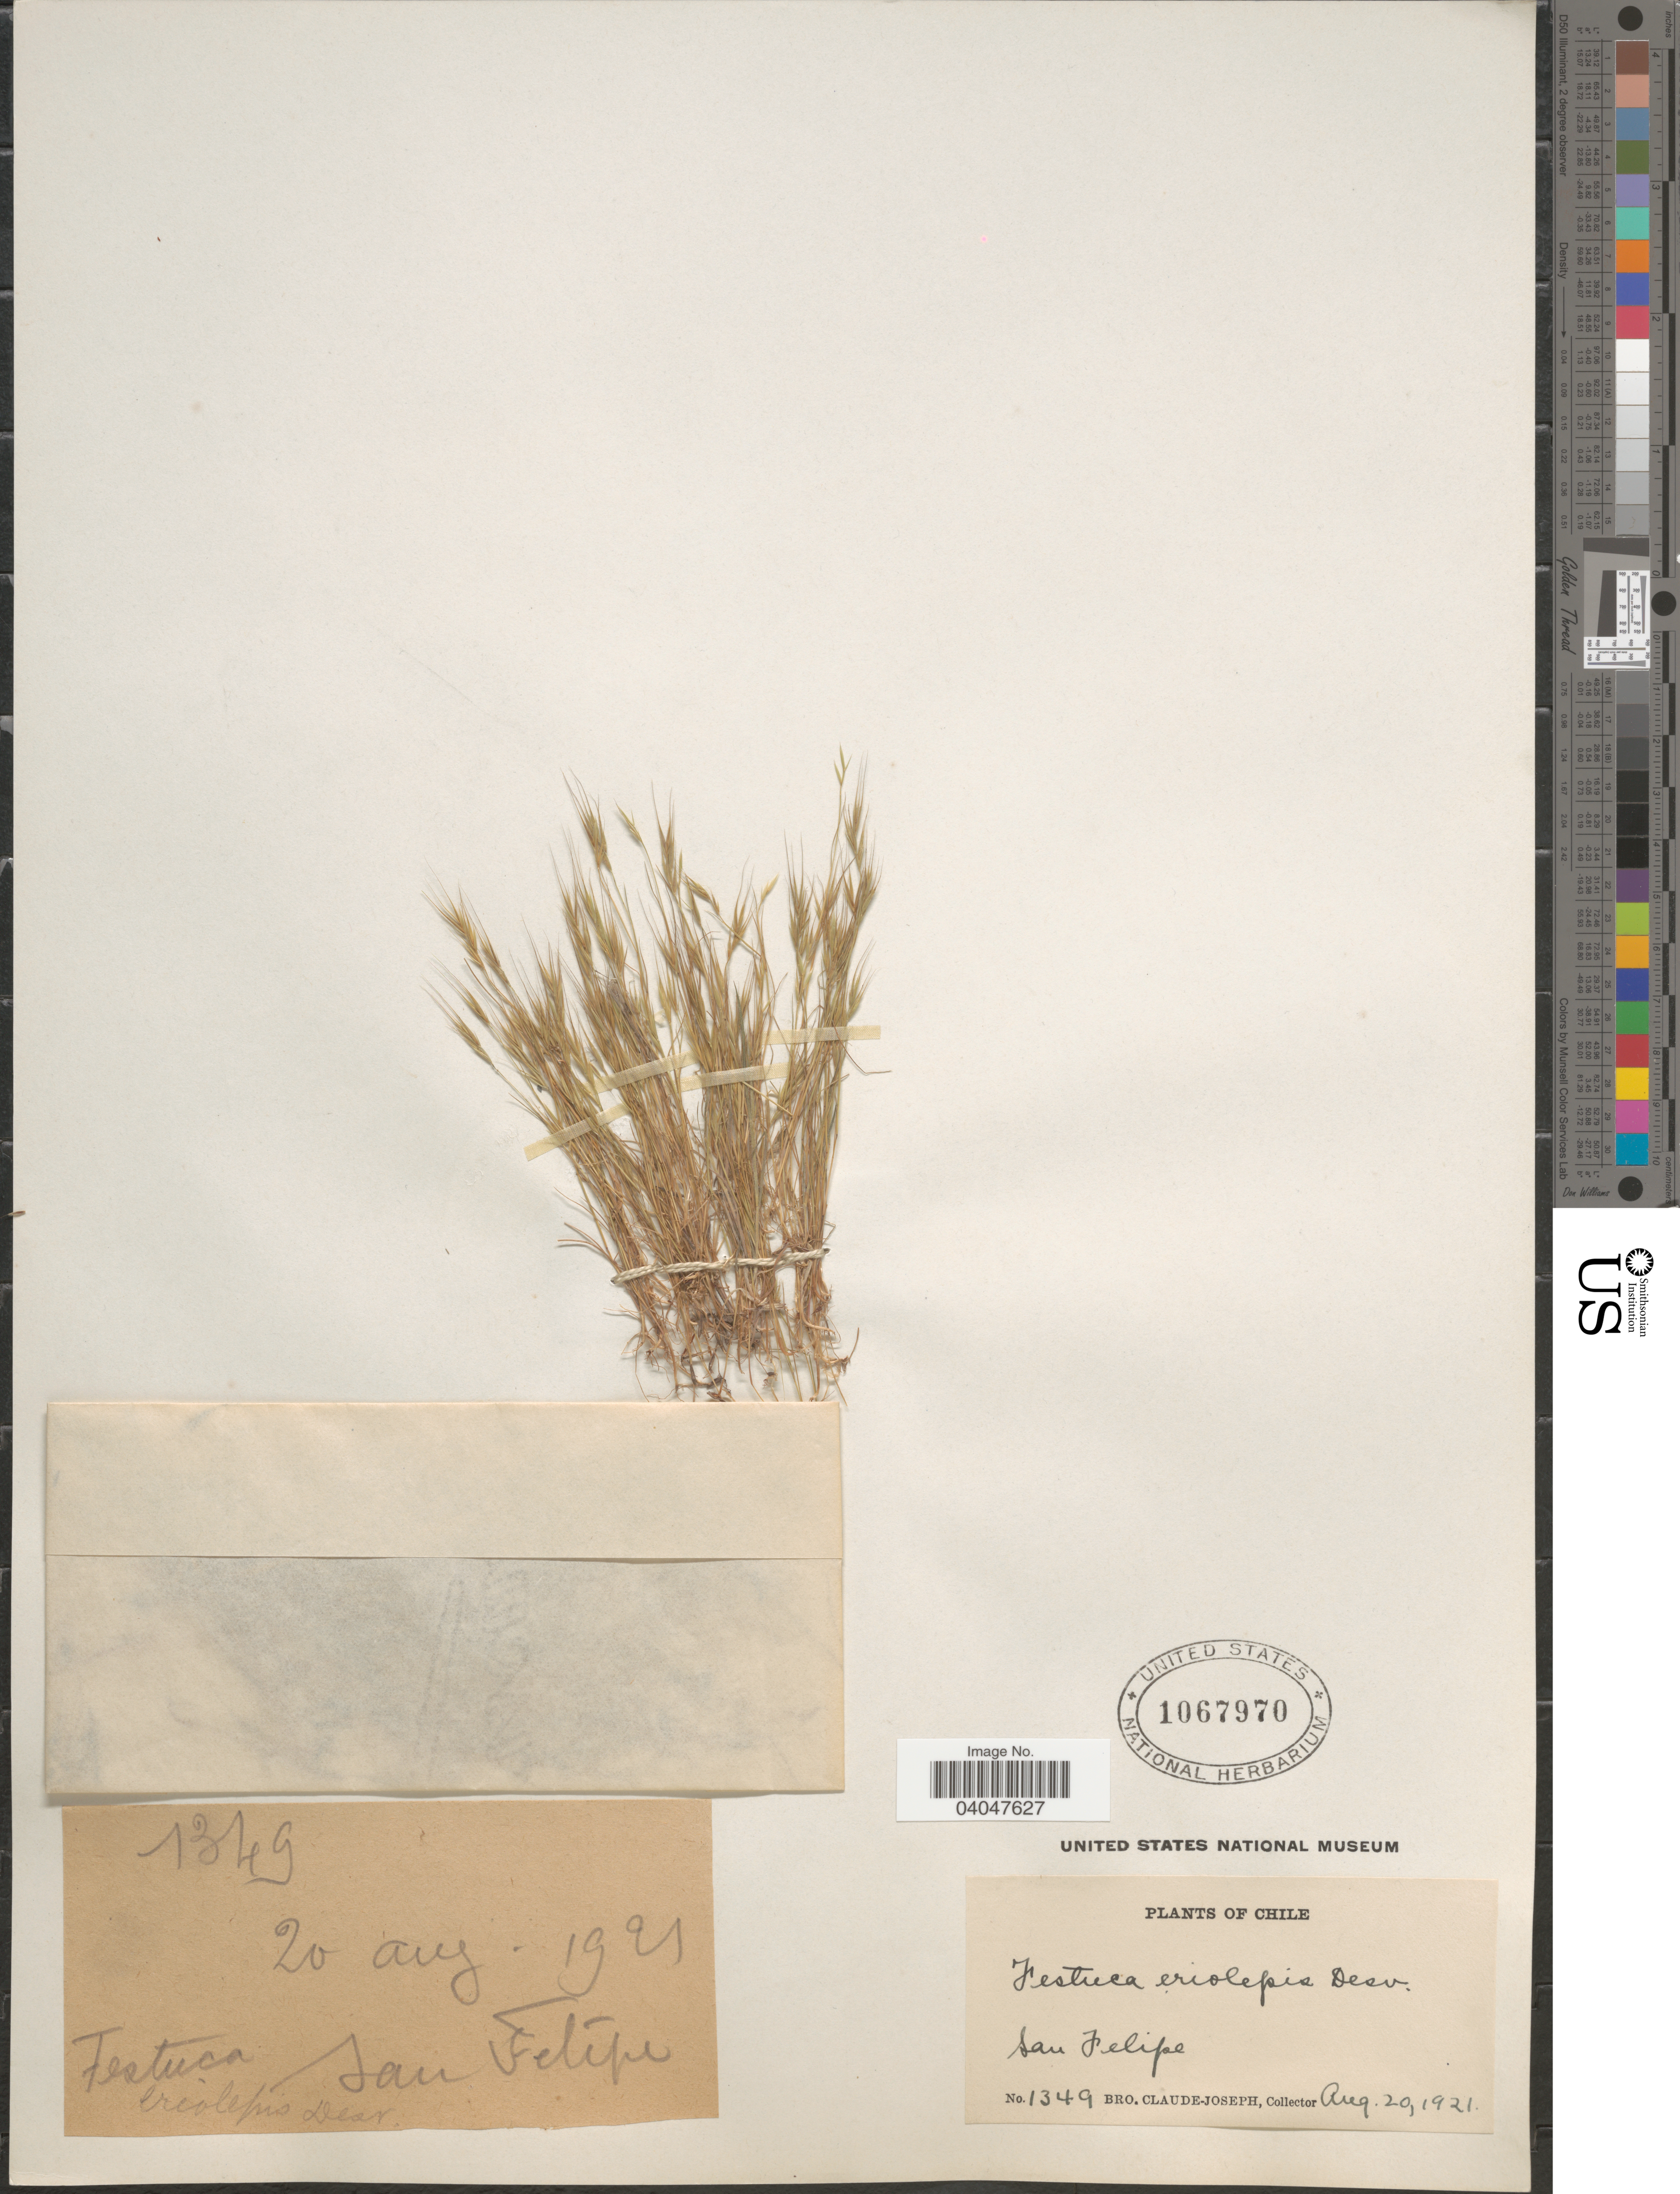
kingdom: Plantae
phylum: Tracheophyta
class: Liliopsida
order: Poales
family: Poaceae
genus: Festuca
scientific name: Festuca eriolepis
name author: É. Desv. in Gay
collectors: Bro. Claude-Joseph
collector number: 1349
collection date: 1921-08-20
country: Chile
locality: San Felipe.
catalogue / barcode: US 1067970